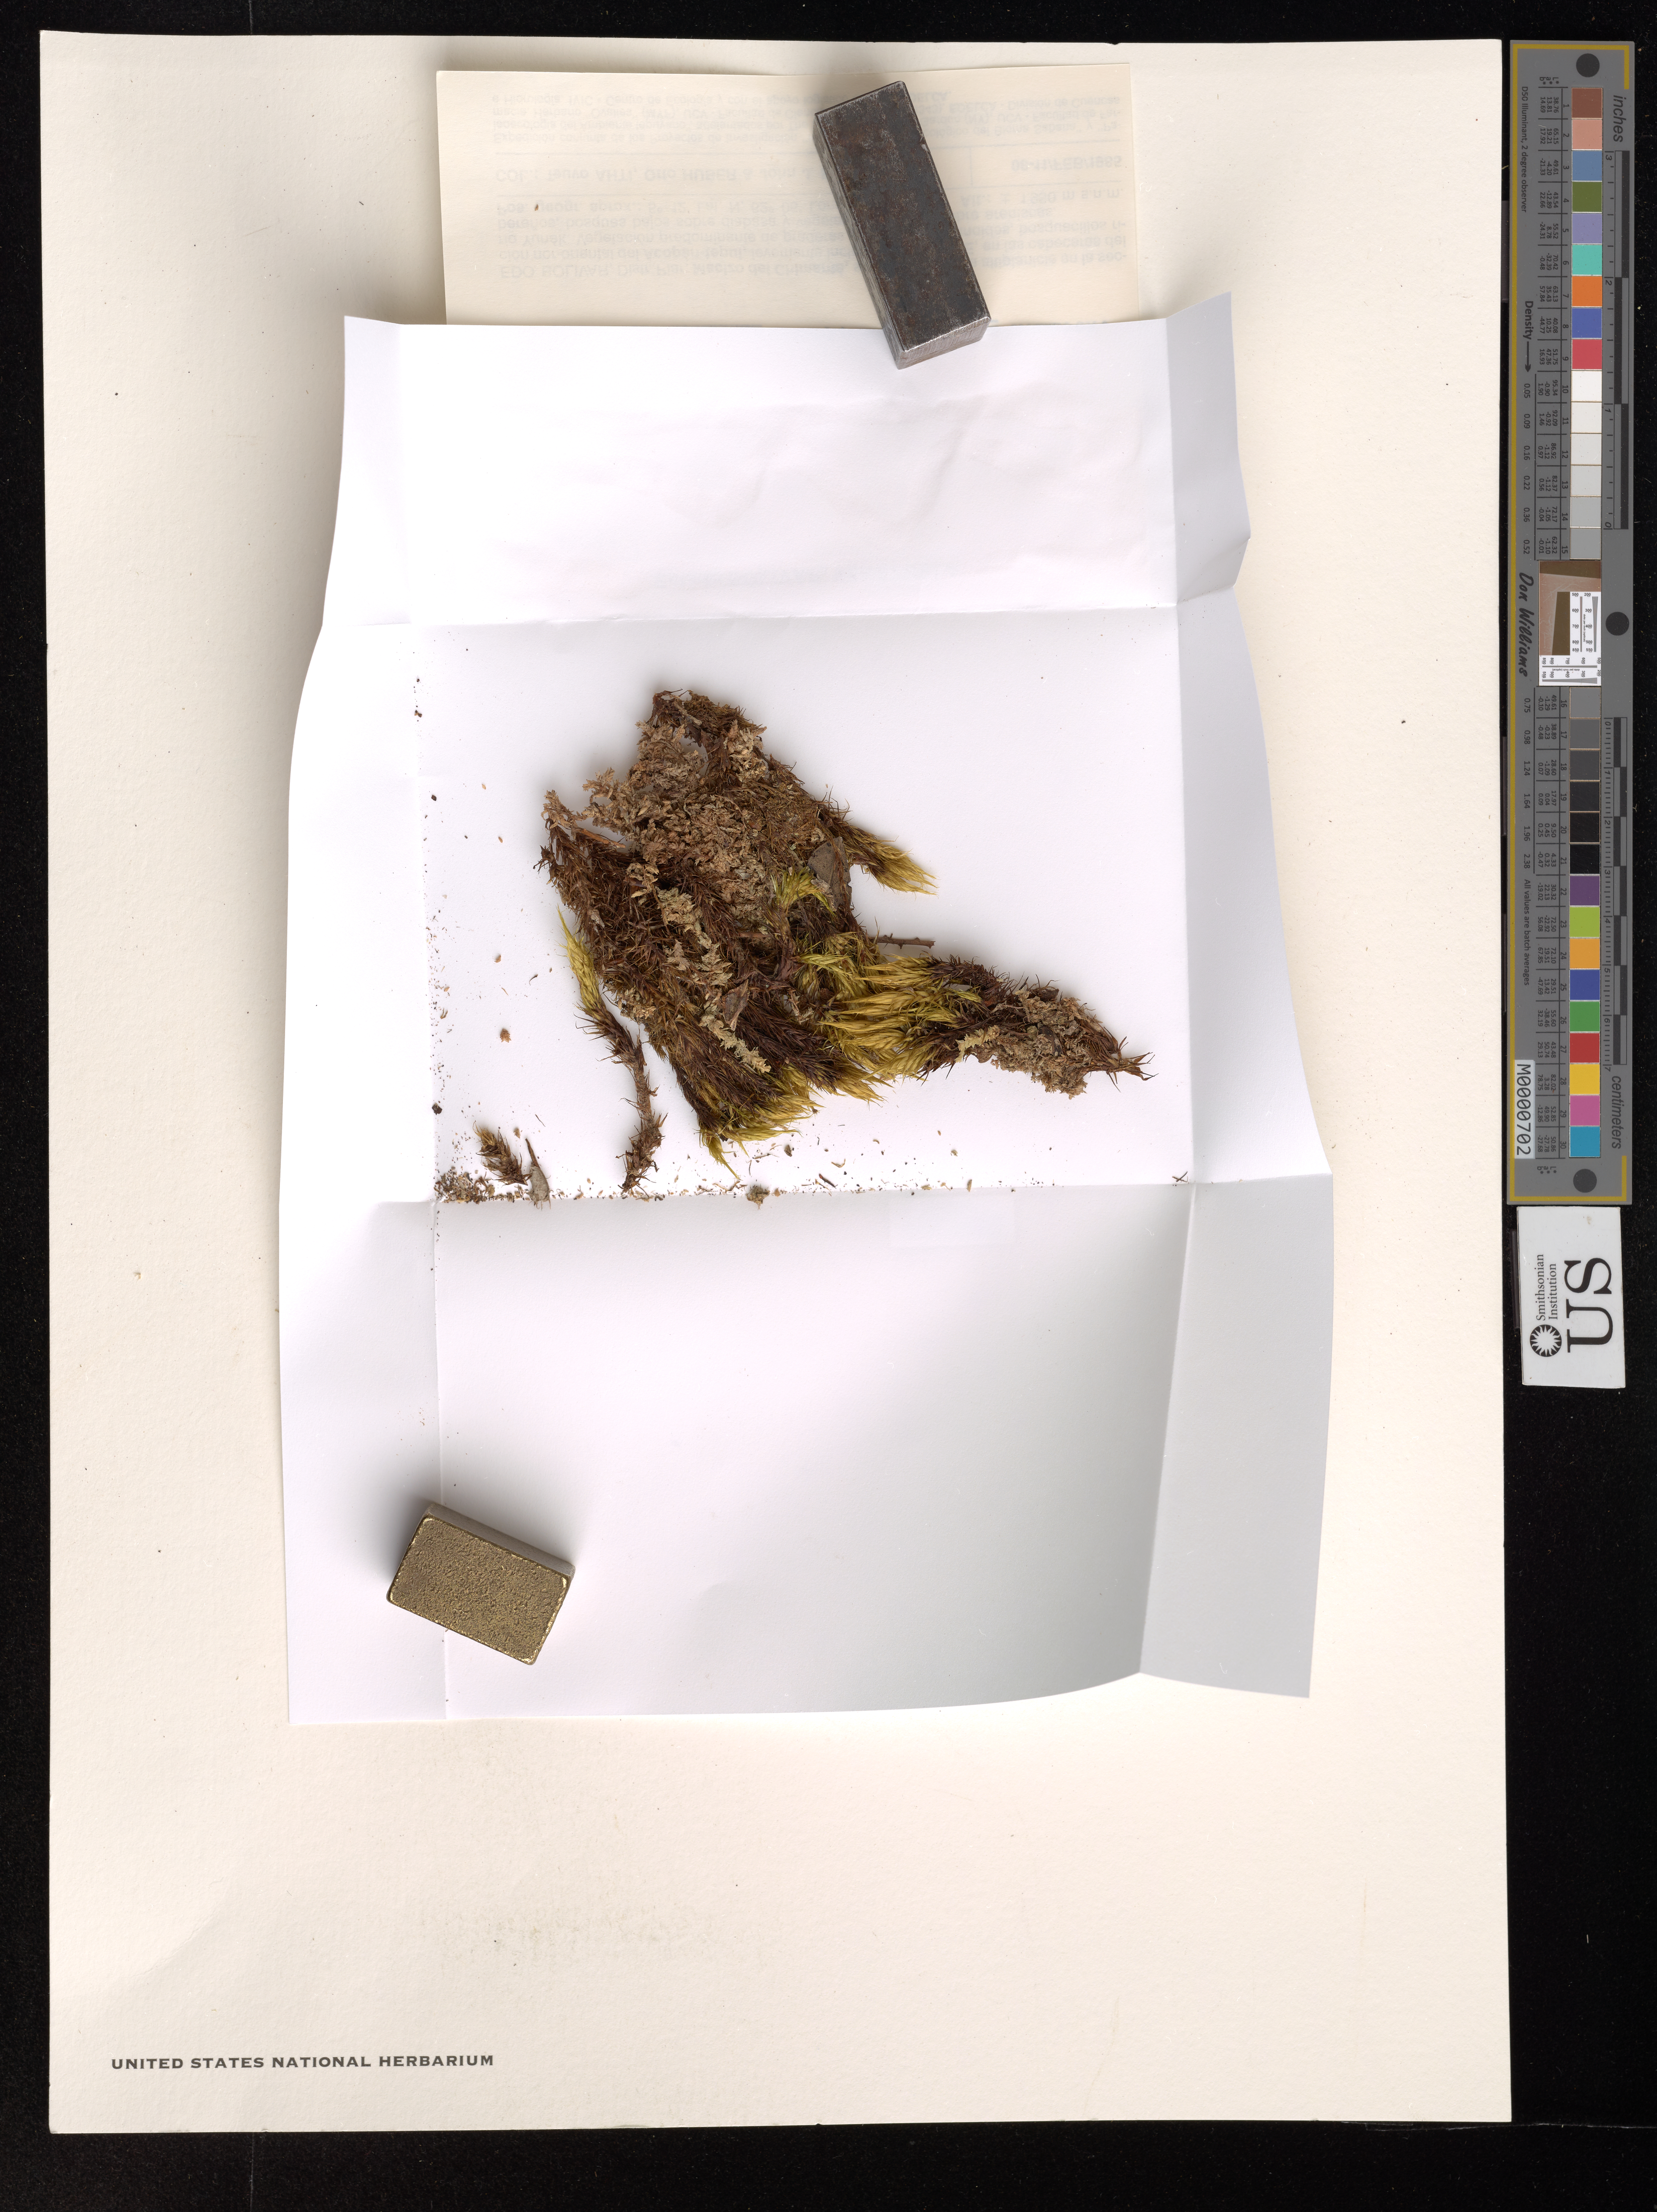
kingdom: Plantae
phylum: Bryophyta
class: Bryopsida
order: Dicranales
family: Dicranaceae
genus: Dicranum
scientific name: Dicranum sp.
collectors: T. T. Ahti, O. Huber & J. J. Pipoly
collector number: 45043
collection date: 1985-02-08/1985-02-11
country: Venezuela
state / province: Bolivar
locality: Distr. Piar: Macizo del Chimantá, sector SE. Amplia altiplanicie en la sección nor-oriental del Acopán-tepui, levemente inclinada hacia el NE, en las cabeceras del río Yunék.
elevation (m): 1950